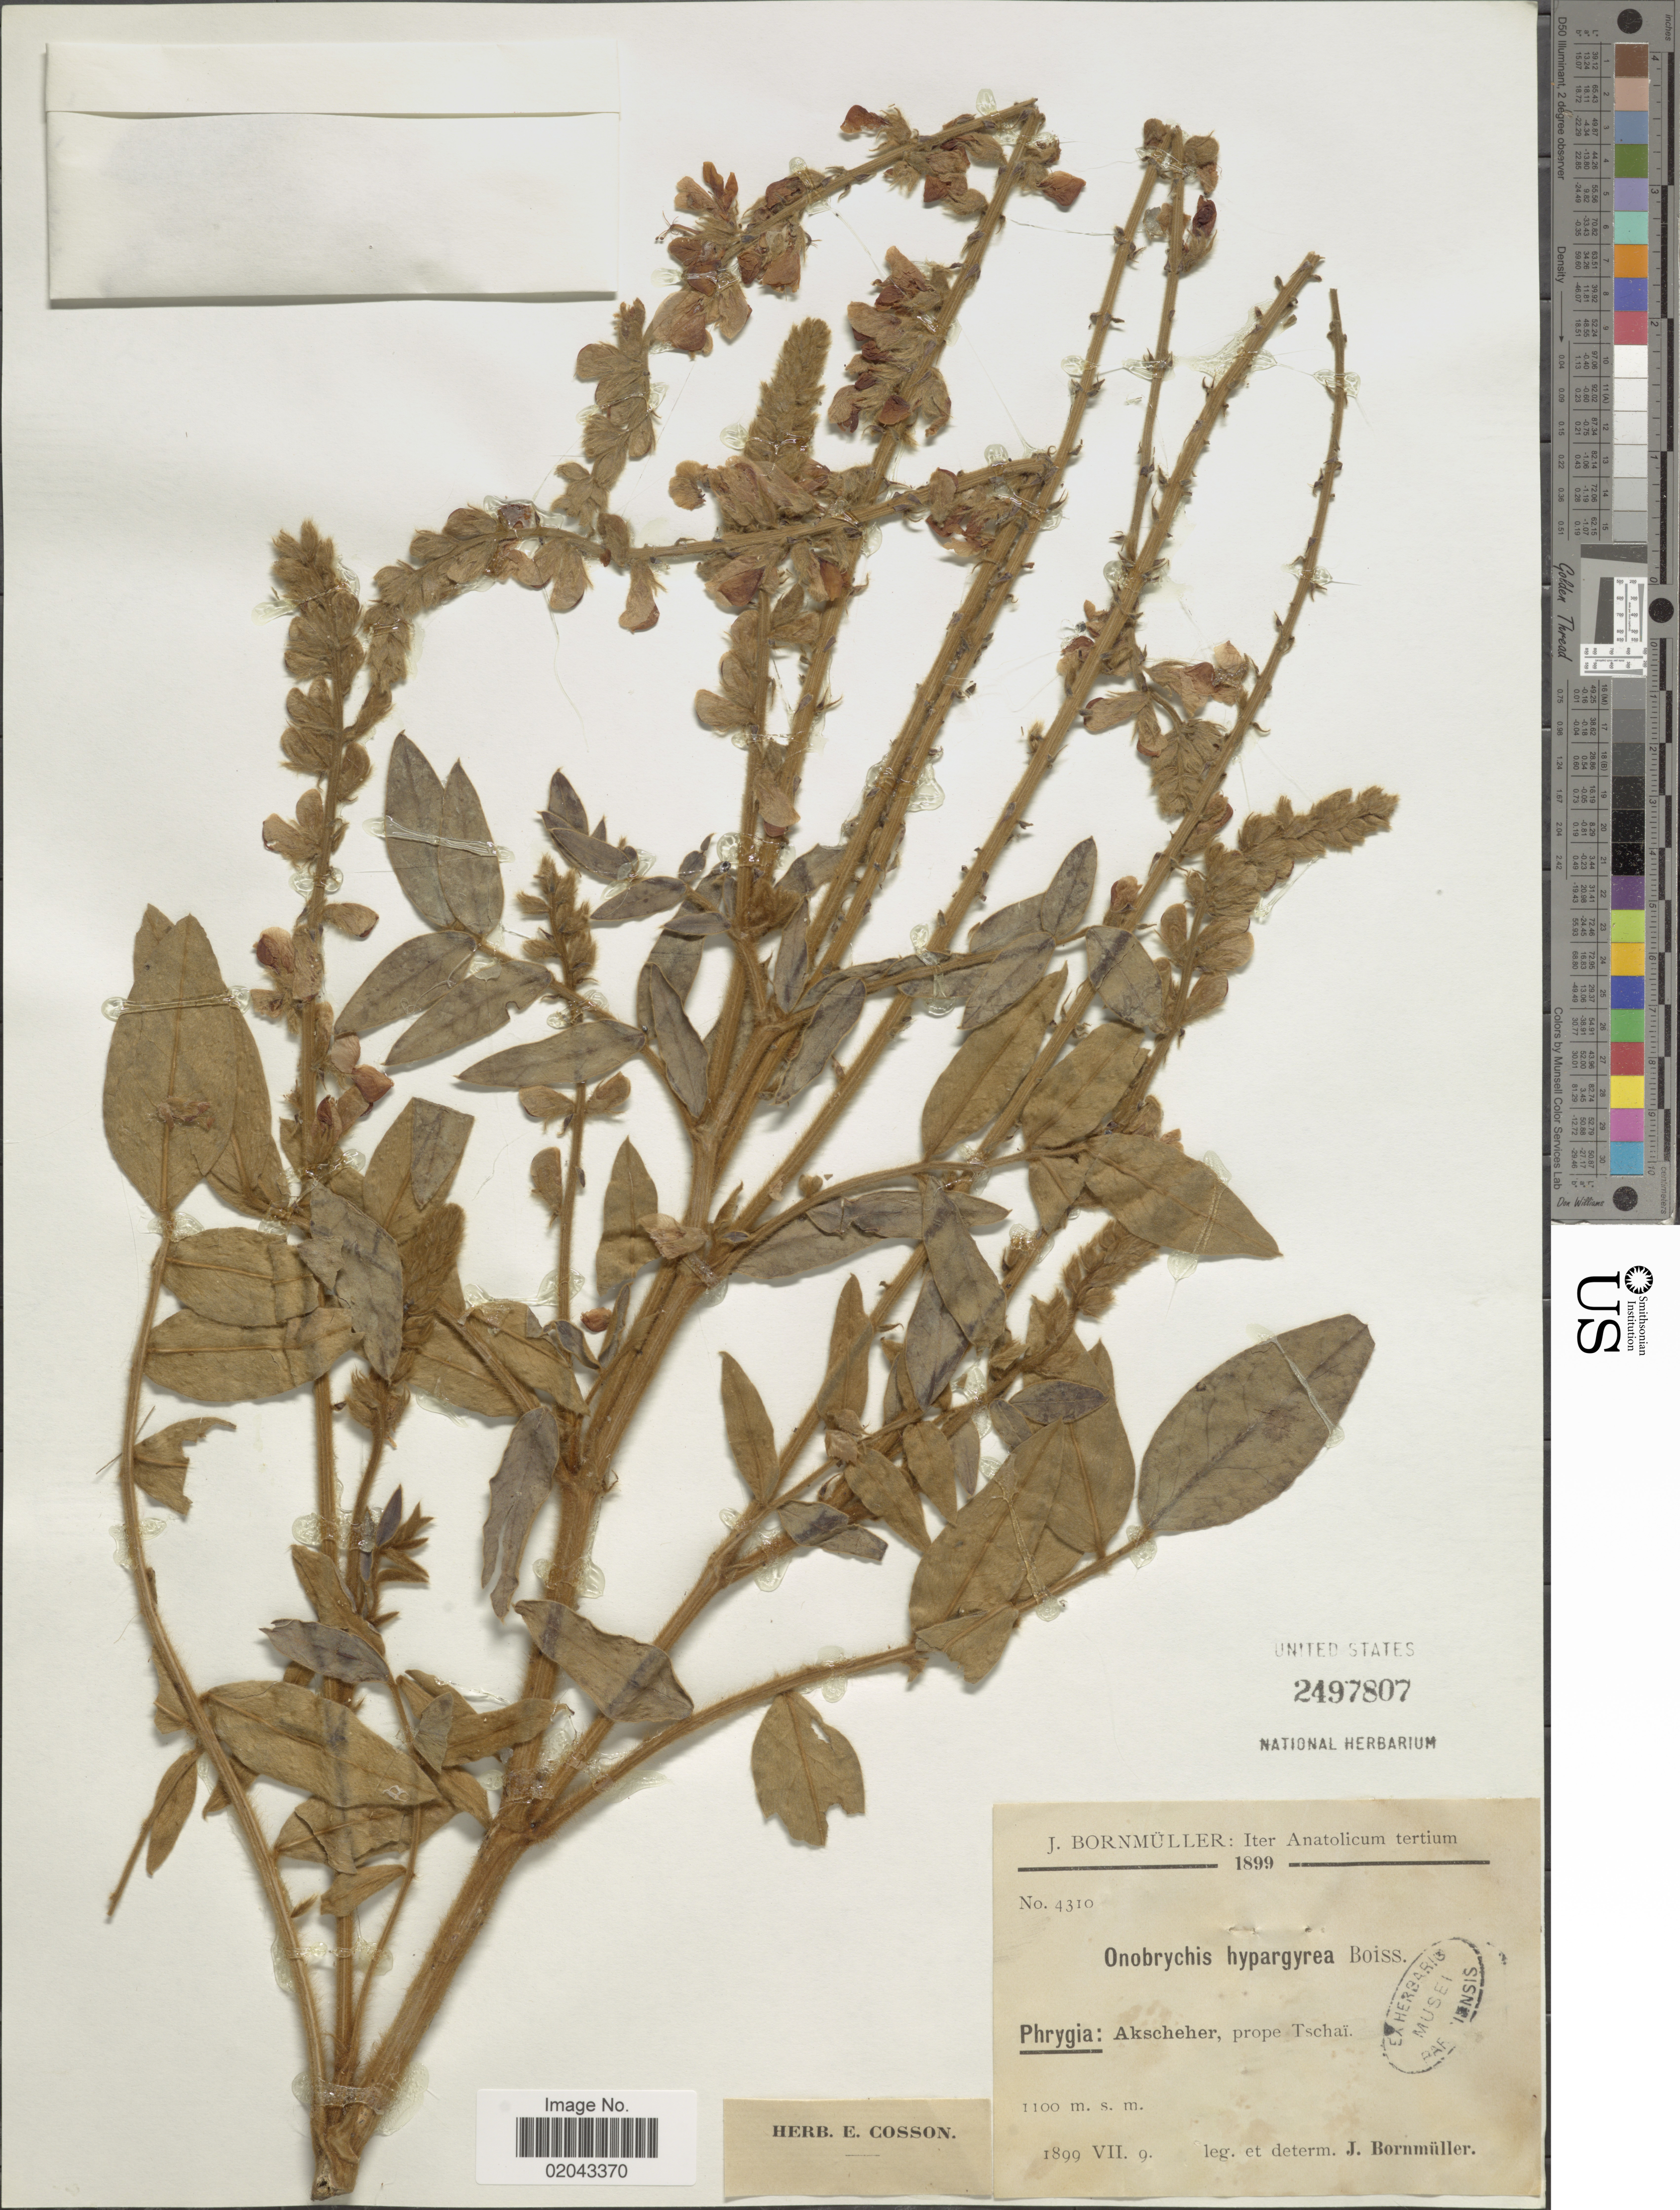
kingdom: Plantae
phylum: Tracheophyta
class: Magnoliopsida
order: Fabales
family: Fabaceae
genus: Onobrychis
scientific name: Onobrychis hypargyrea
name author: Boiss.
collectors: J. Bornmüller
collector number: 4310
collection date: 1899-07-09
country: Turkey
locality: Iter Anatolicum tertium, Phrygia: Akscheher, prope Tschai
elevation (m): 1100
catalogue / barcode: US 2497807